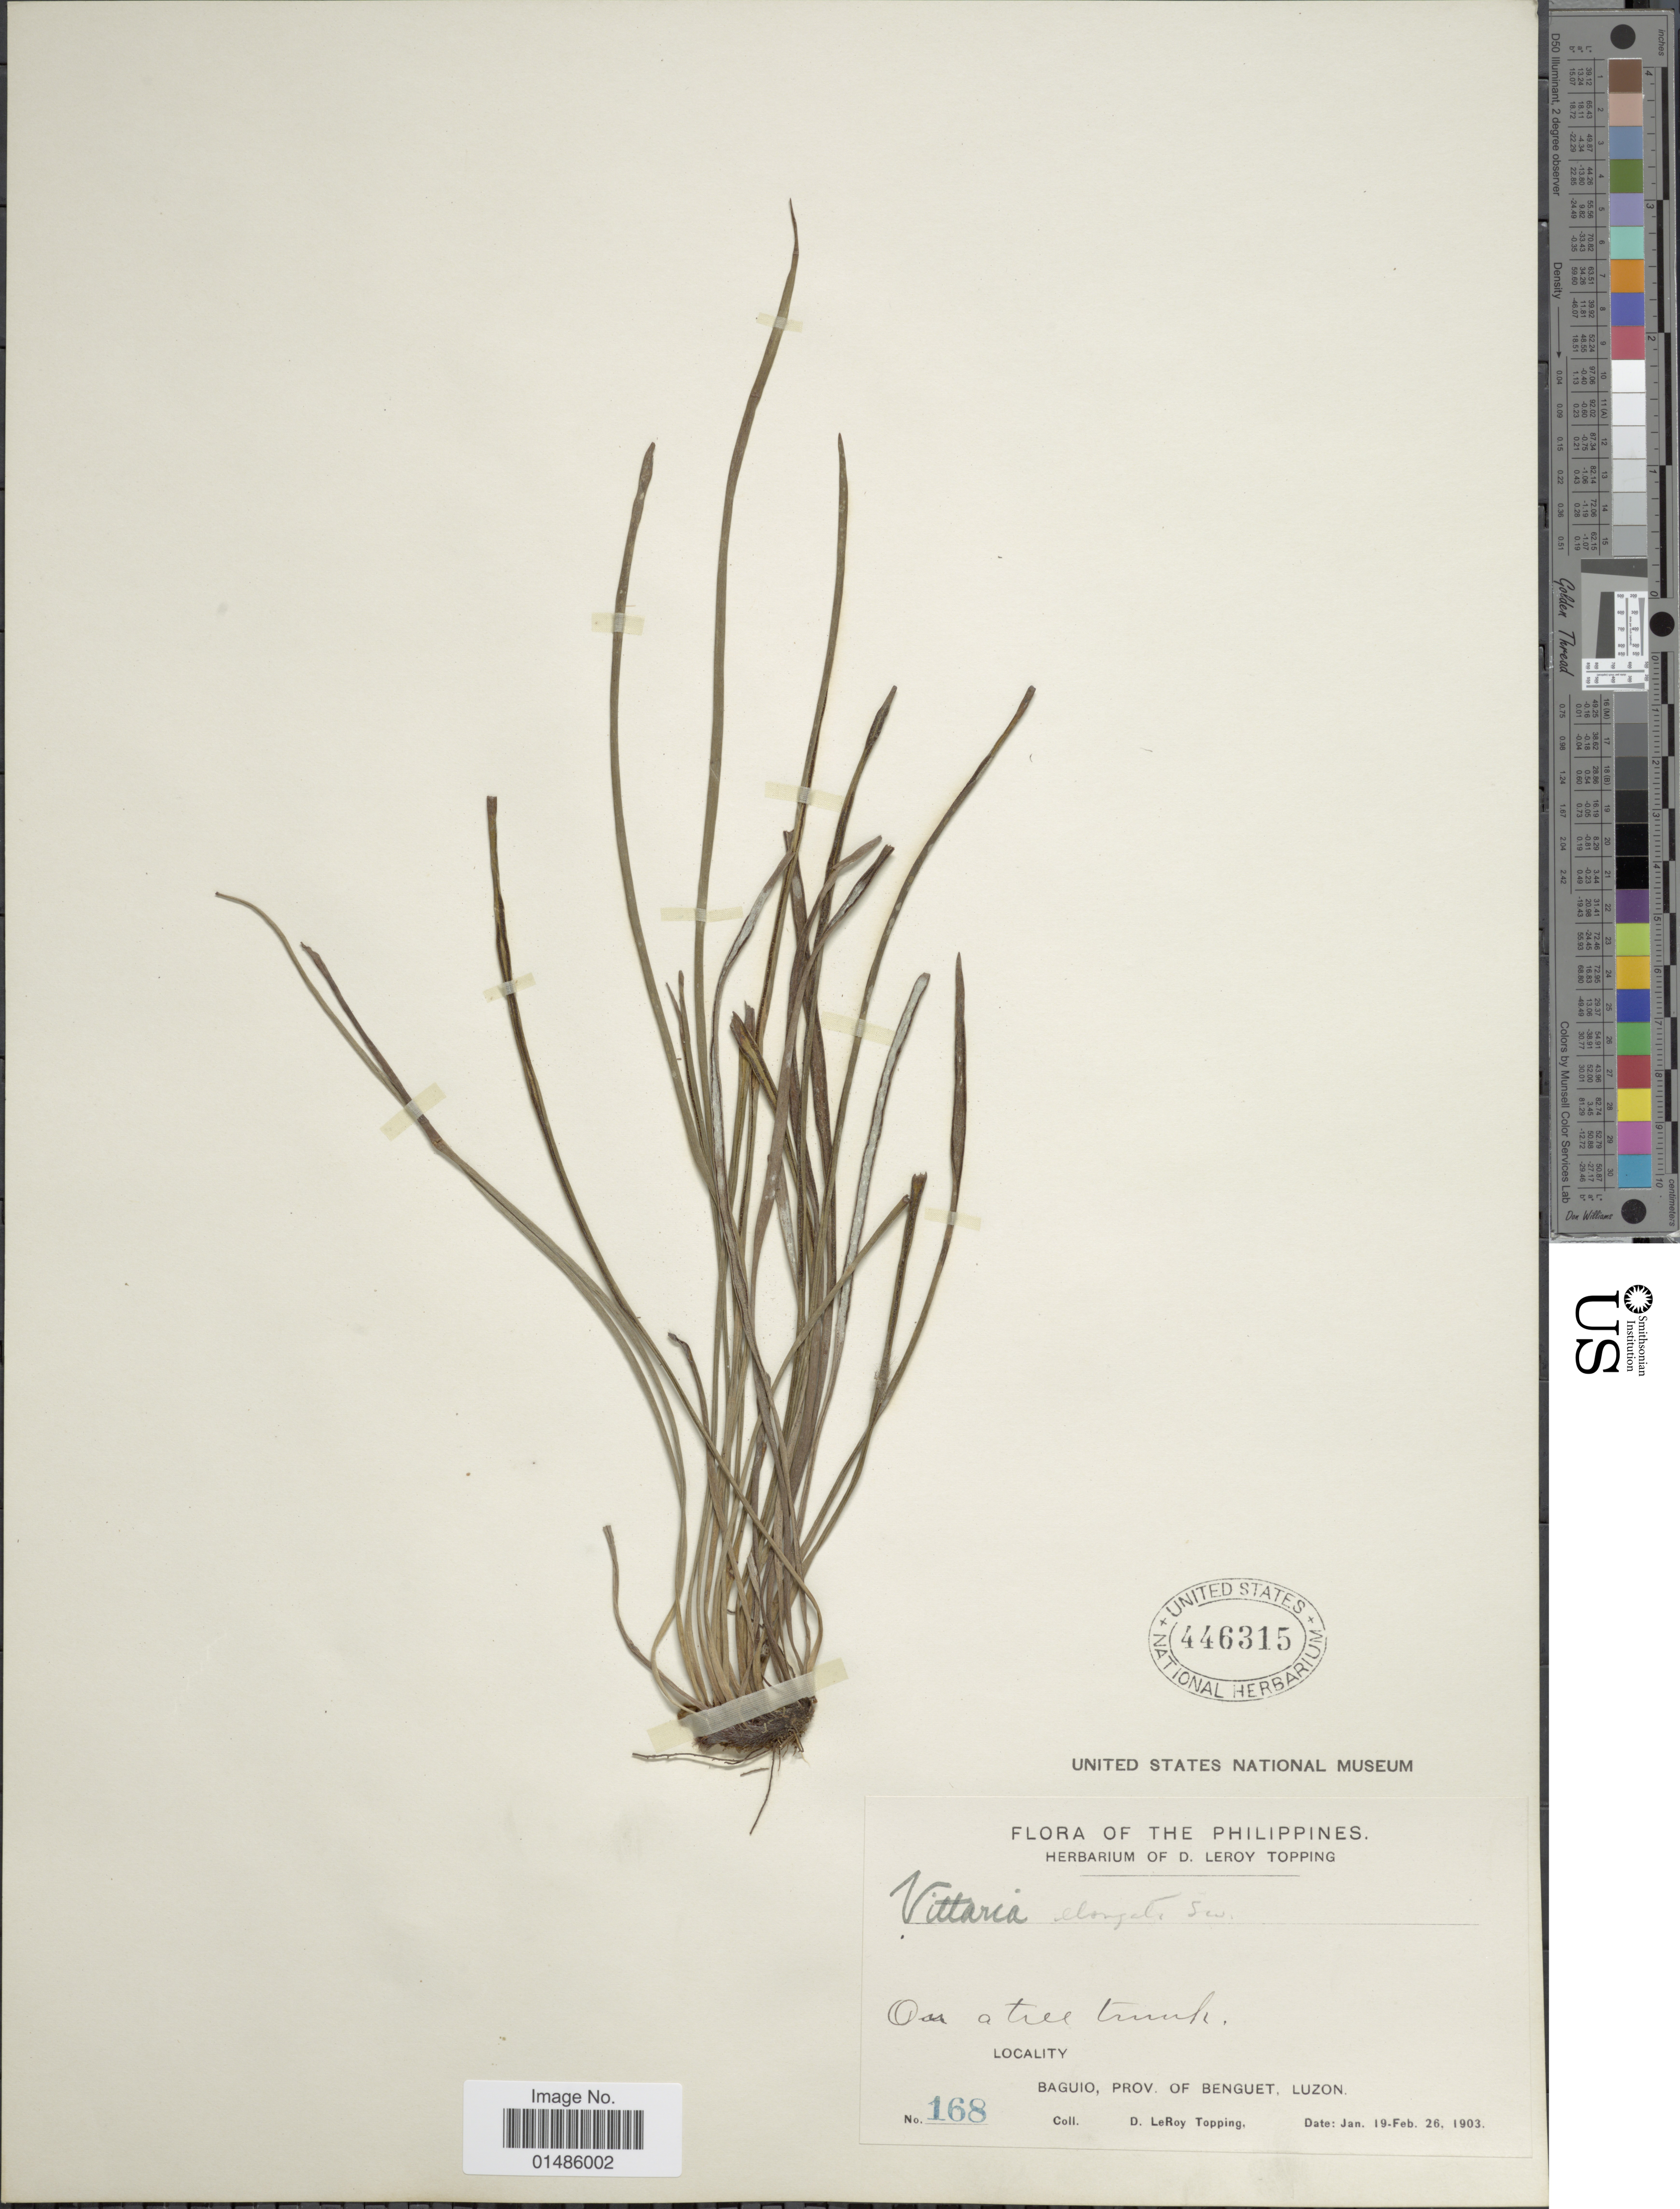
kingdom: Plantae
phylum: Tracheophyta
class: Polypodiopsida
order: Polypodiales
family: Pteridaceae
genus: Haplopteris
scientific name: Haplopteris elongata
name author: (Sw.) Crane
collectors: D. L. Topping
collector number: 168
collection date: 1903-01-19/1903-02-26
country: Philippines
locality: Baguio, Prov. of Benguet, Luzon.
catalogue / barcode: US 446315